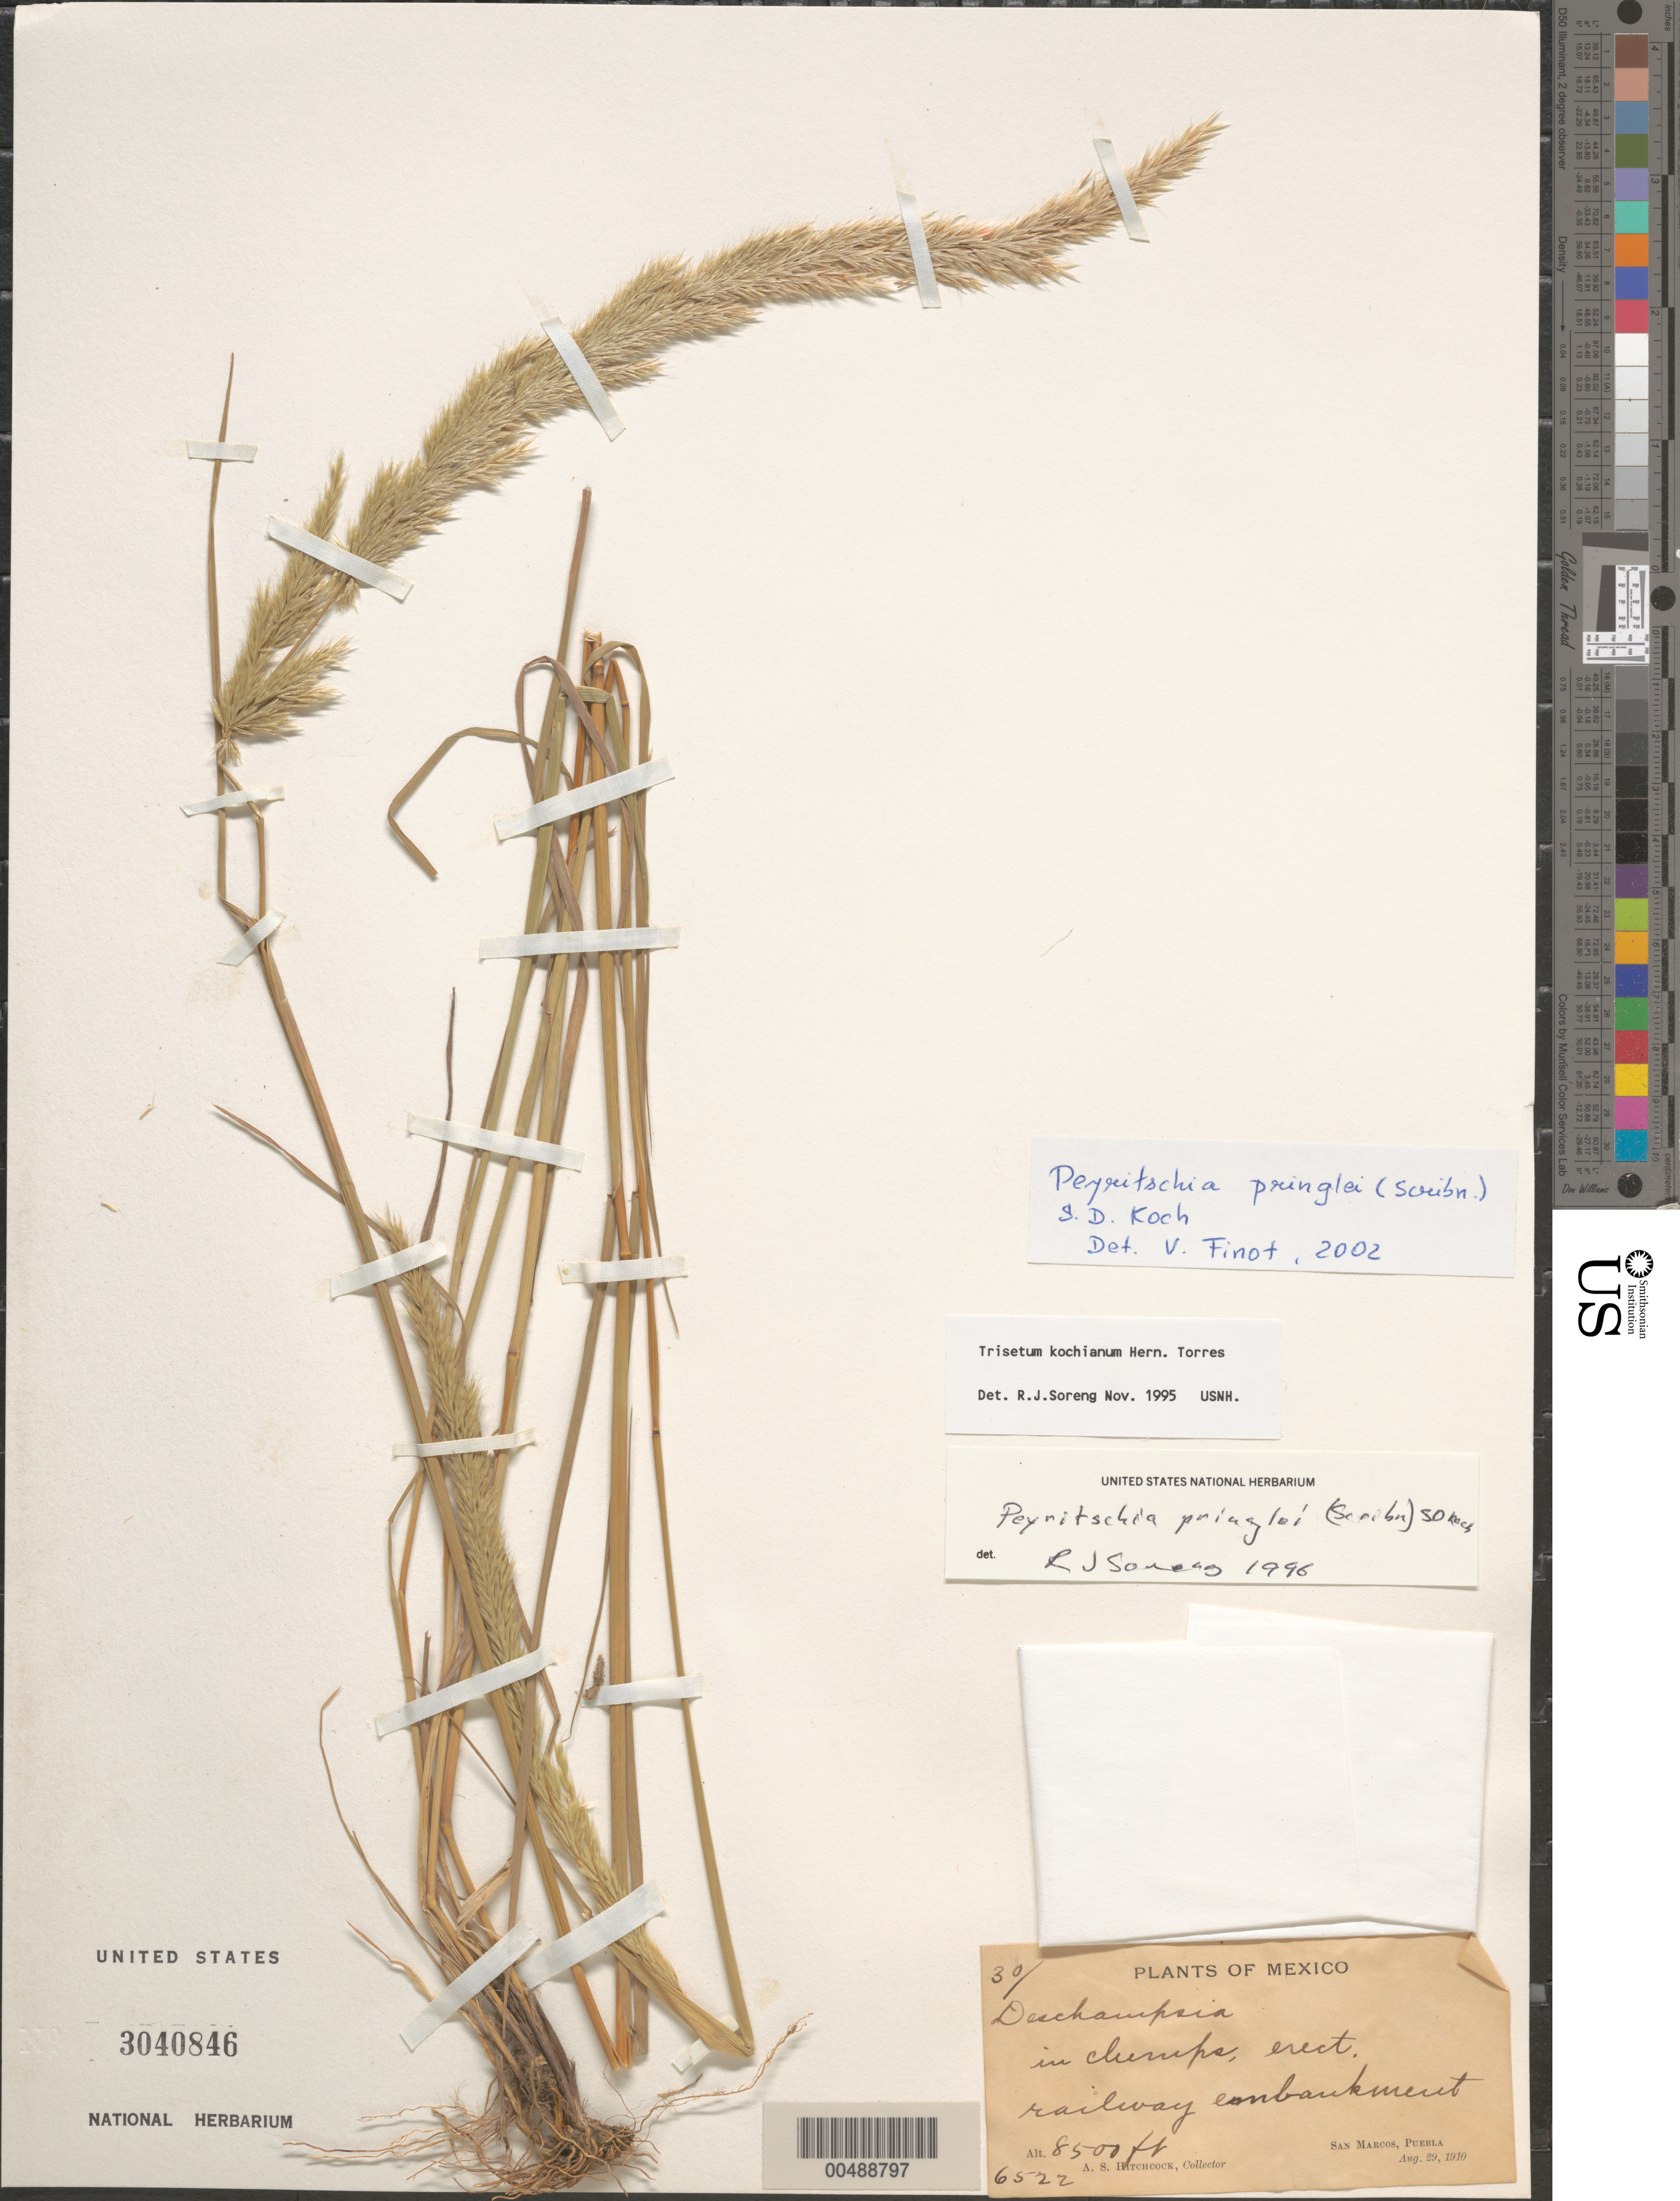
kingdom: Plantae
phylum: Tracheophyta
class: Liliopsida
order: Poales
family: Poaceae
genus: Peyritschia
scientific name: Peyritschia pringlei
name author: (Scribn.) S.D. Koch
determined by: Finot, V. L.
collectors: A. S. Hitchcock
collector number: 6522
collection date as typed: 29 Aug 1910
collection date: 1910-08-29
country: Mexico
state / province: Puebla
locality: San Marcos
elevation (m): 2591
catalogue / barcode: US 3040846